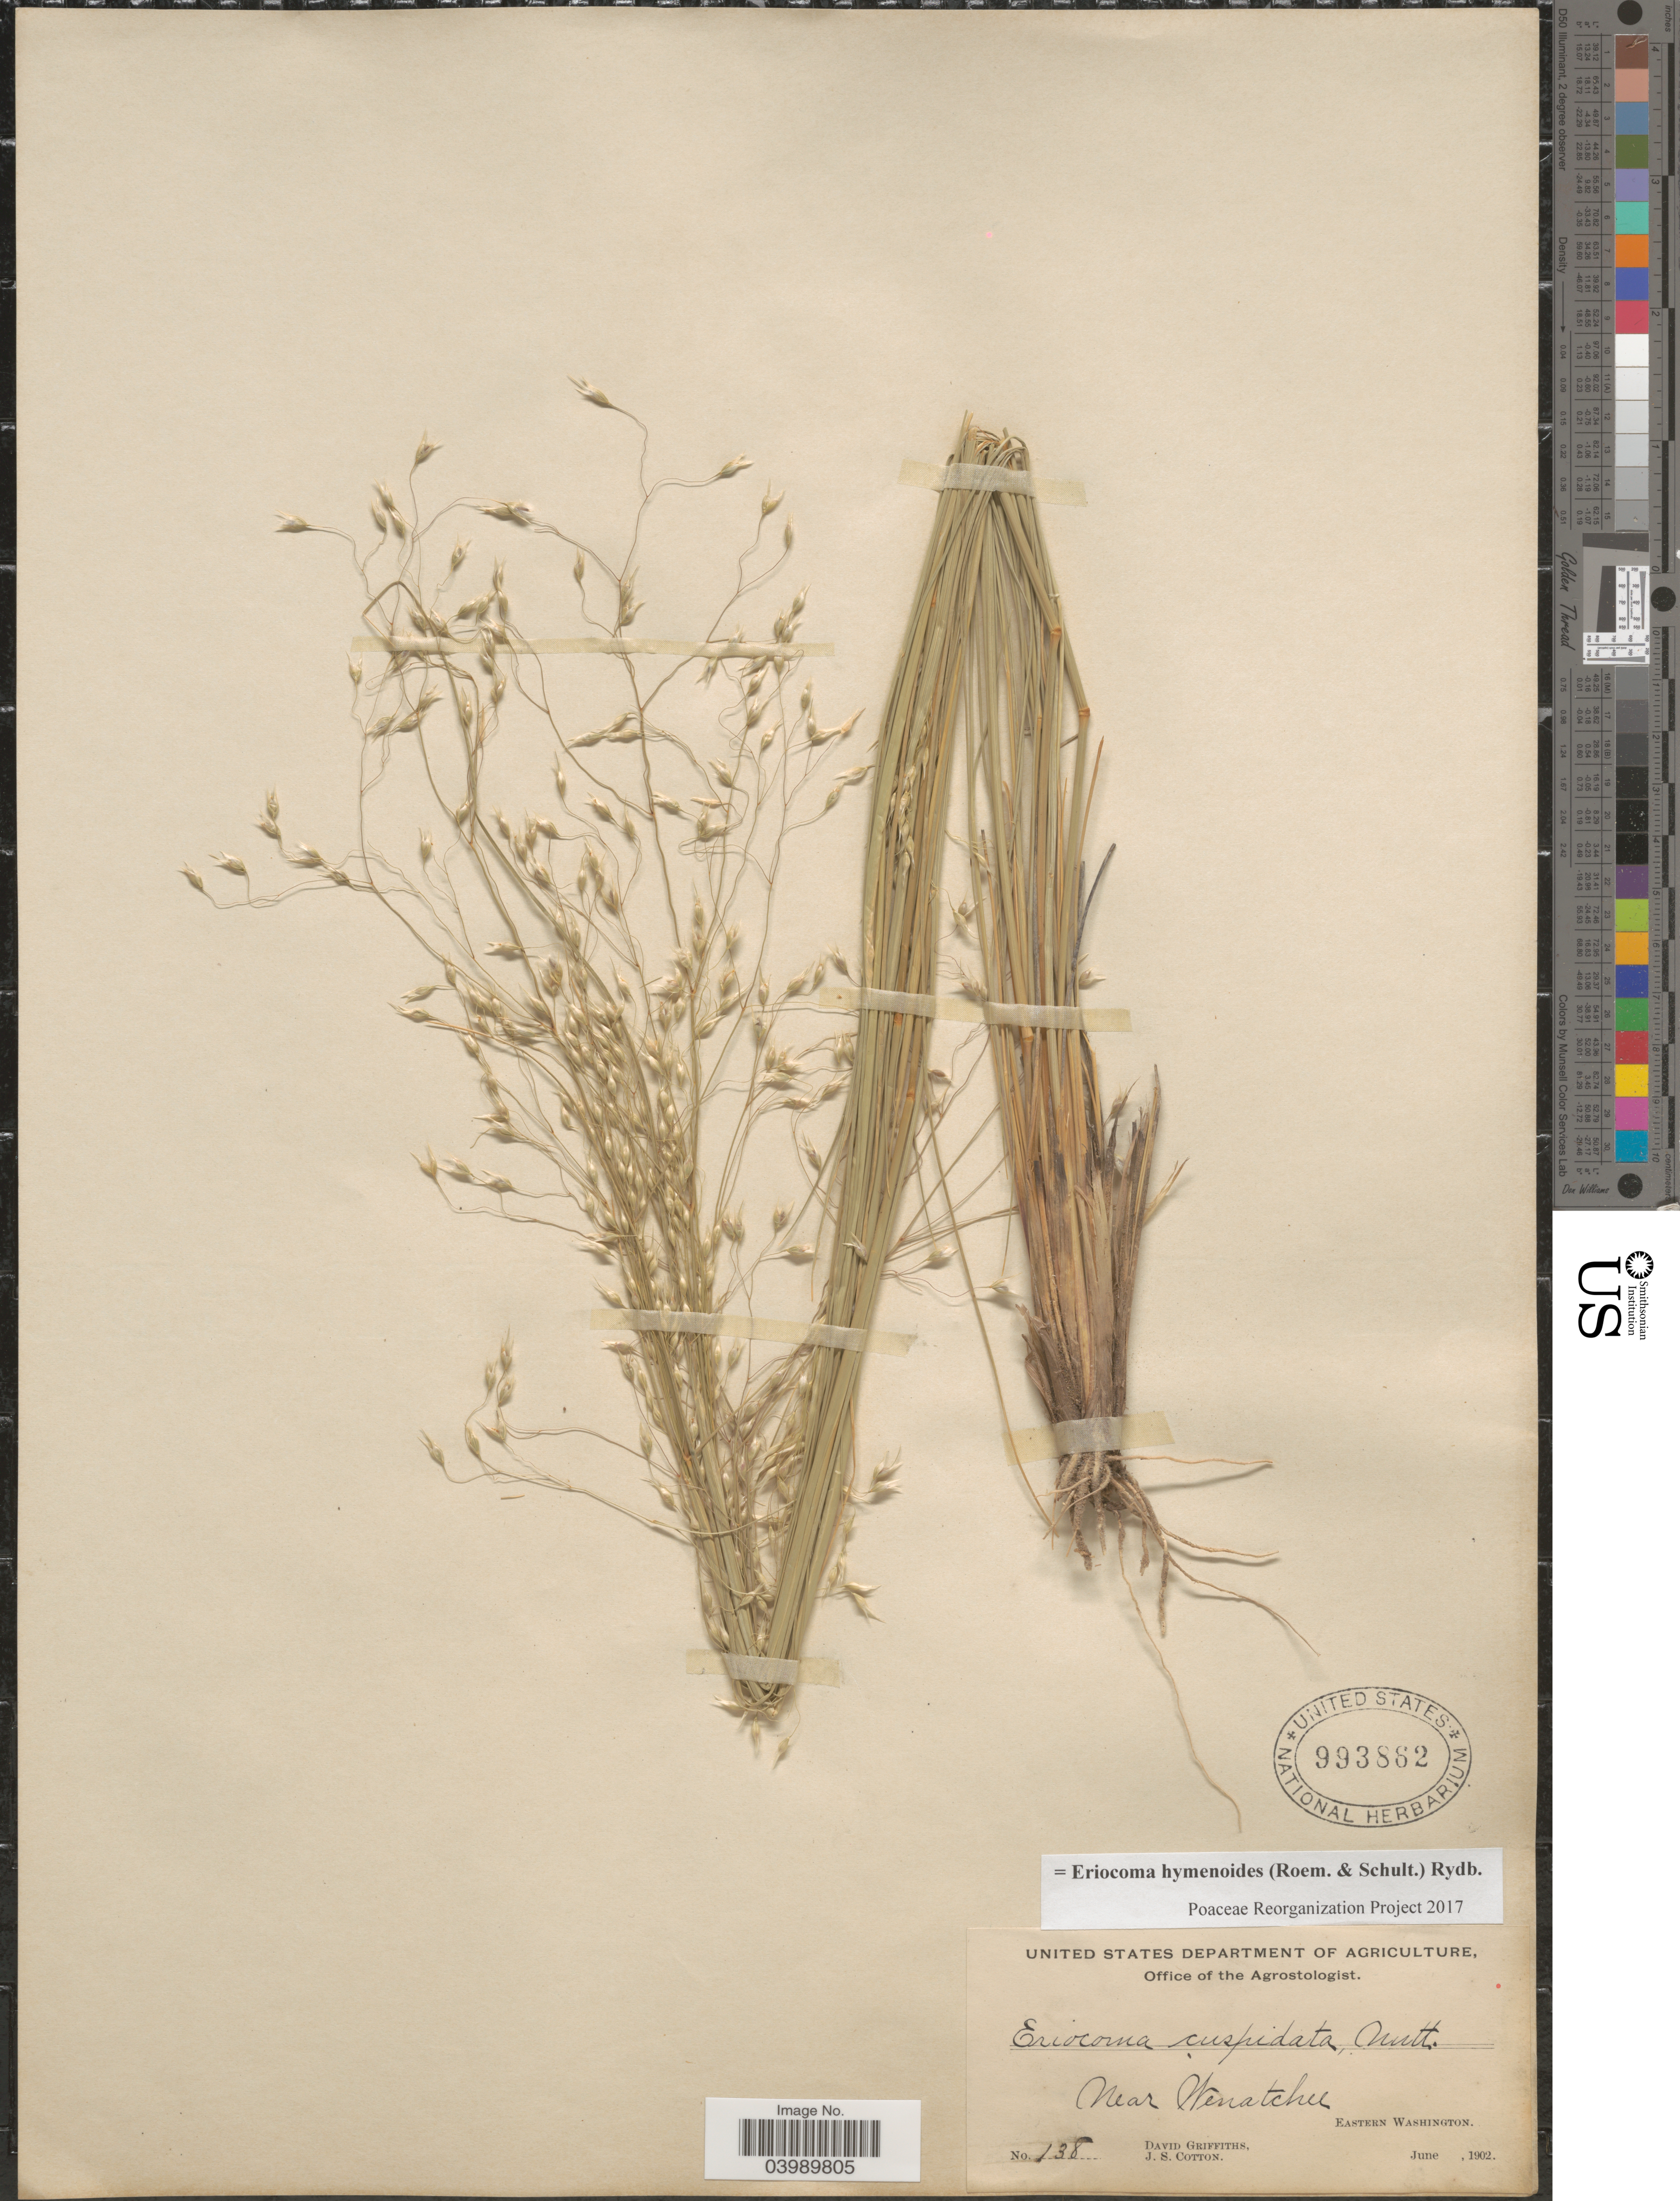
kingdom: Plantae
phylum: Tracheophyta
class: Liliopsida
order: Poales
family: Poaceae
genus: Eriocoma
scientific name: Eriocoma hymenoides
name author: (Roem. & Schult.) Rydb.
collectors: D. Griffiths & J. S. Cotton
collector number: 138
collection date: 1902-06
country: United States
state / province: Washington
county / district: Chelan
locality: Near Wenatchee, Eastern Washington.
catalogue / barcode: US 993862